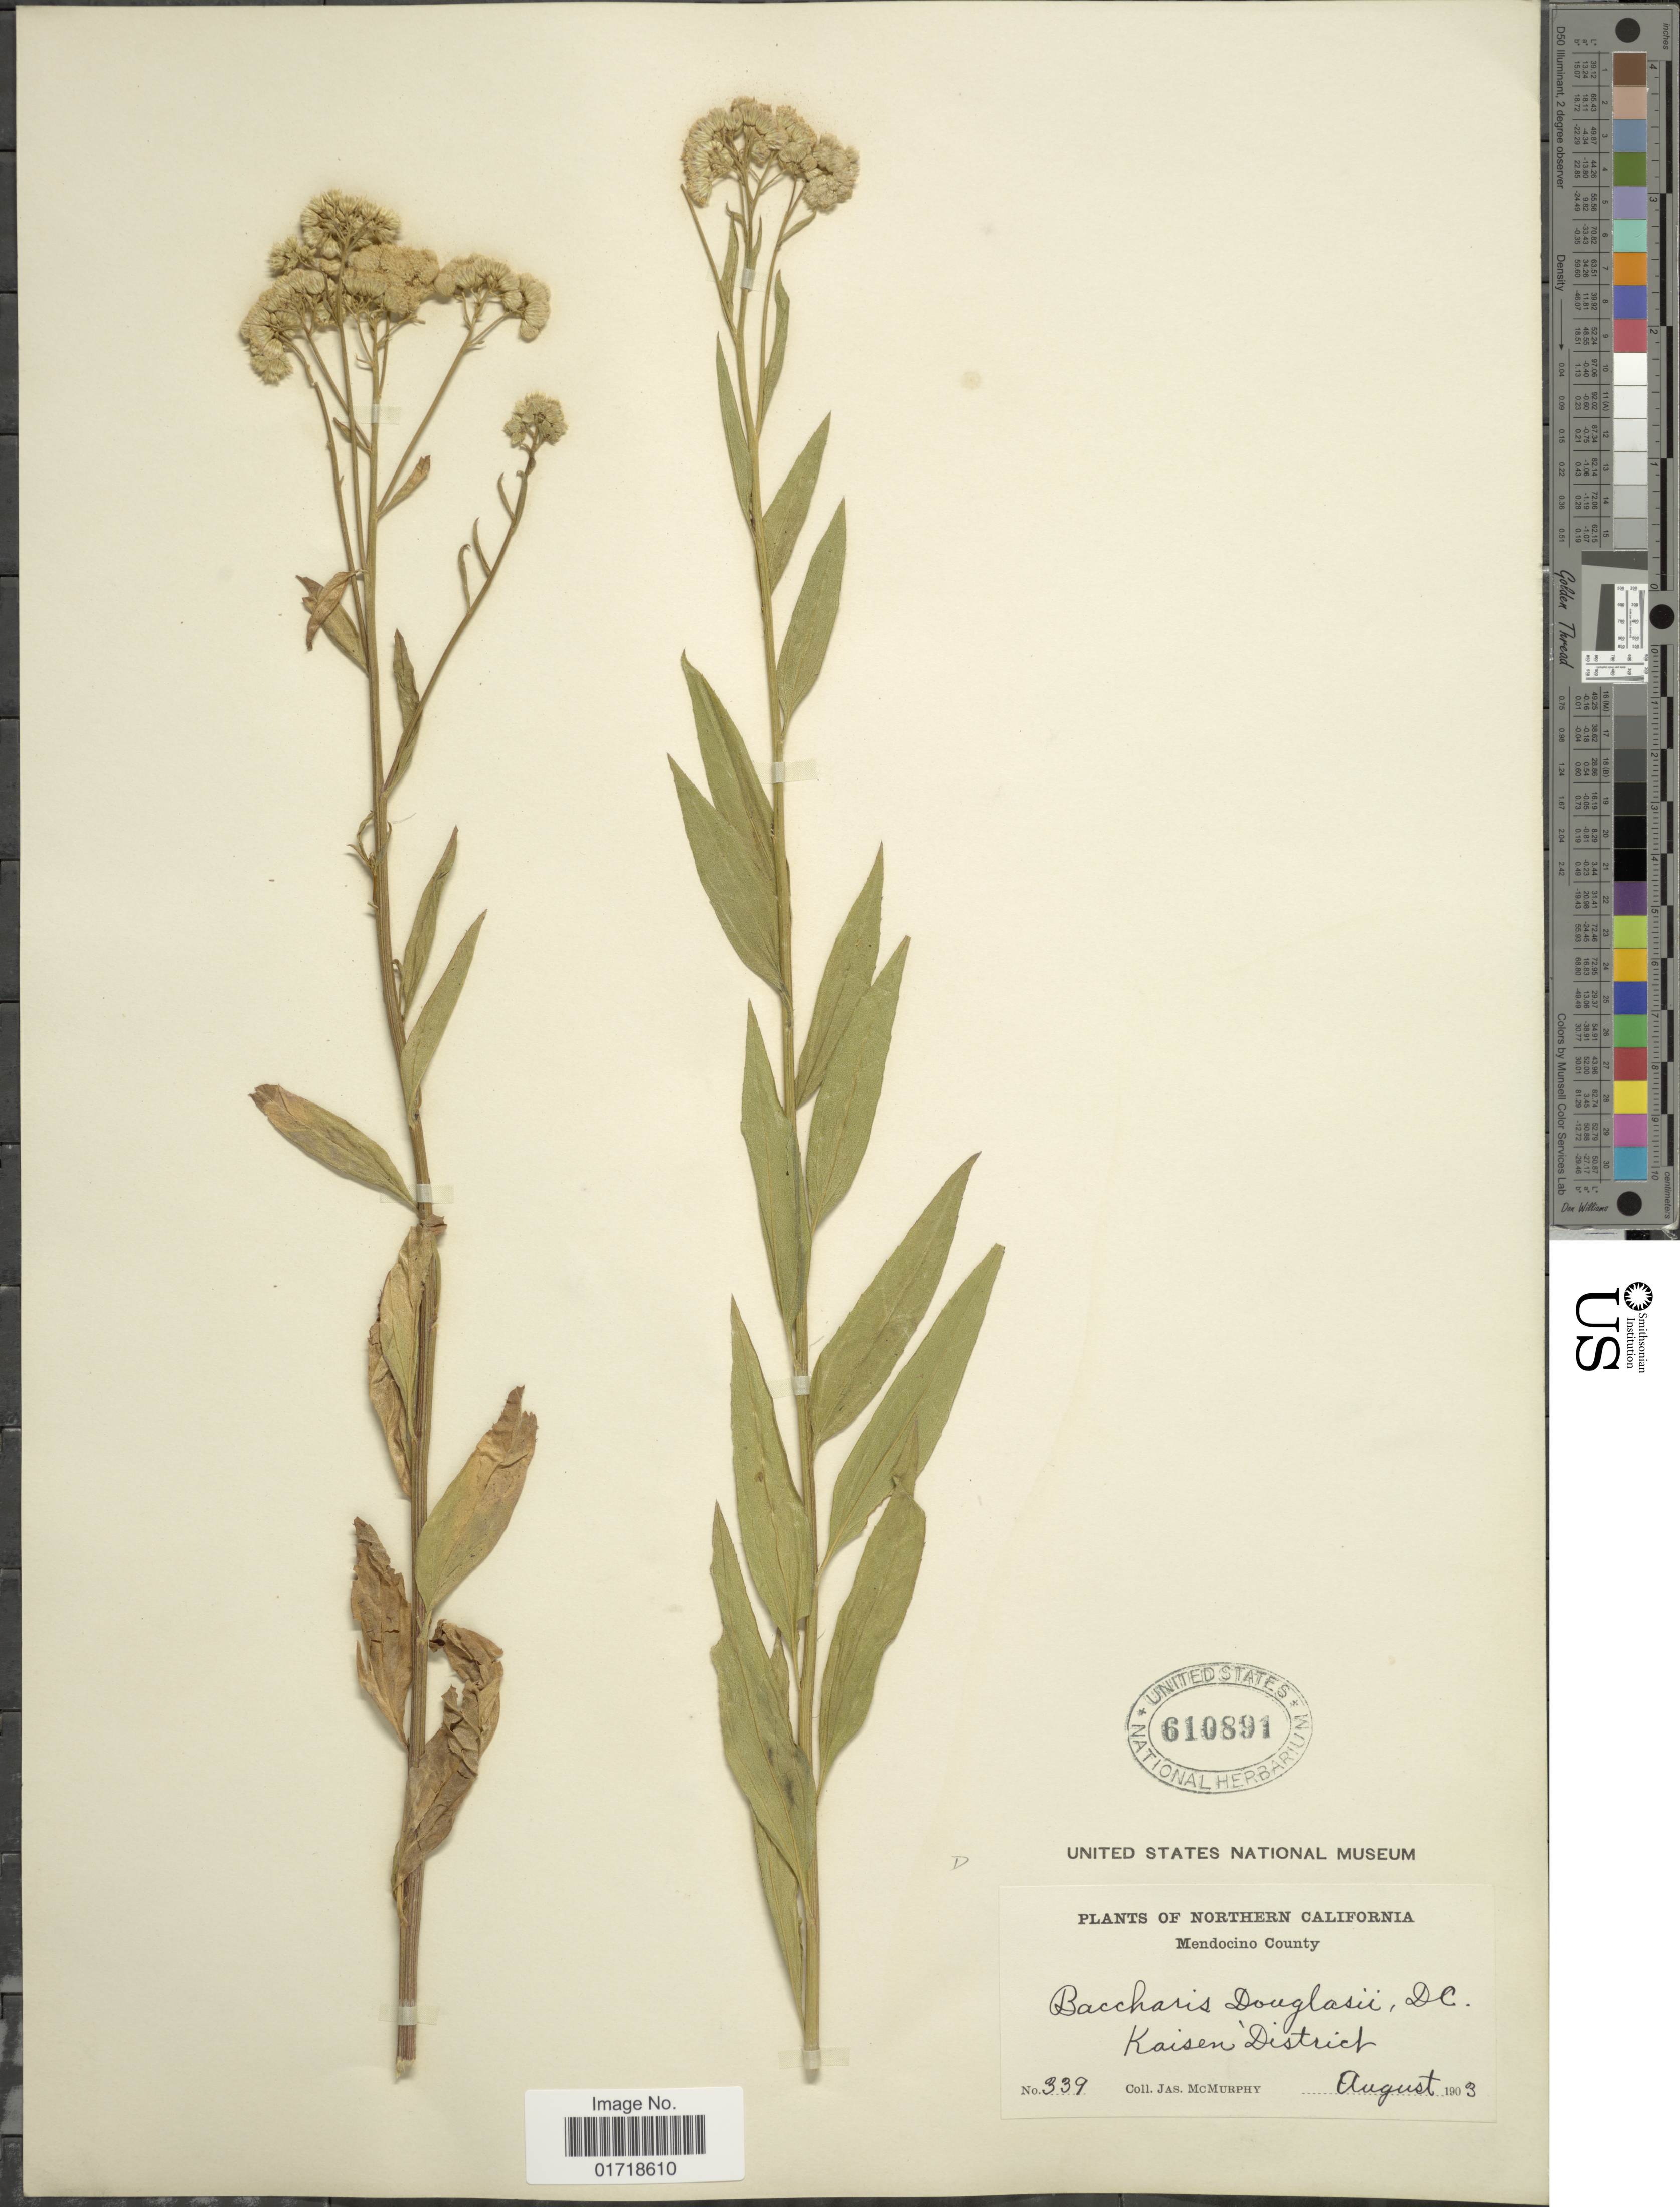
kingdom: Plantae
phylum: Tracheophyta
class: Magnoliopsida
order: Asterales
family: Asteraceae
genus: Baccharis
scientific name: Baccharis douglasii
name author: DC.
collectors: J. McMurphy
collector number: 339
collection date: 1903-08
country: United States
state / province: California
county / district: Mendocino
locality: Northern California, Mendocino County, Kaisen District.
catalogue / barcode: US 610891